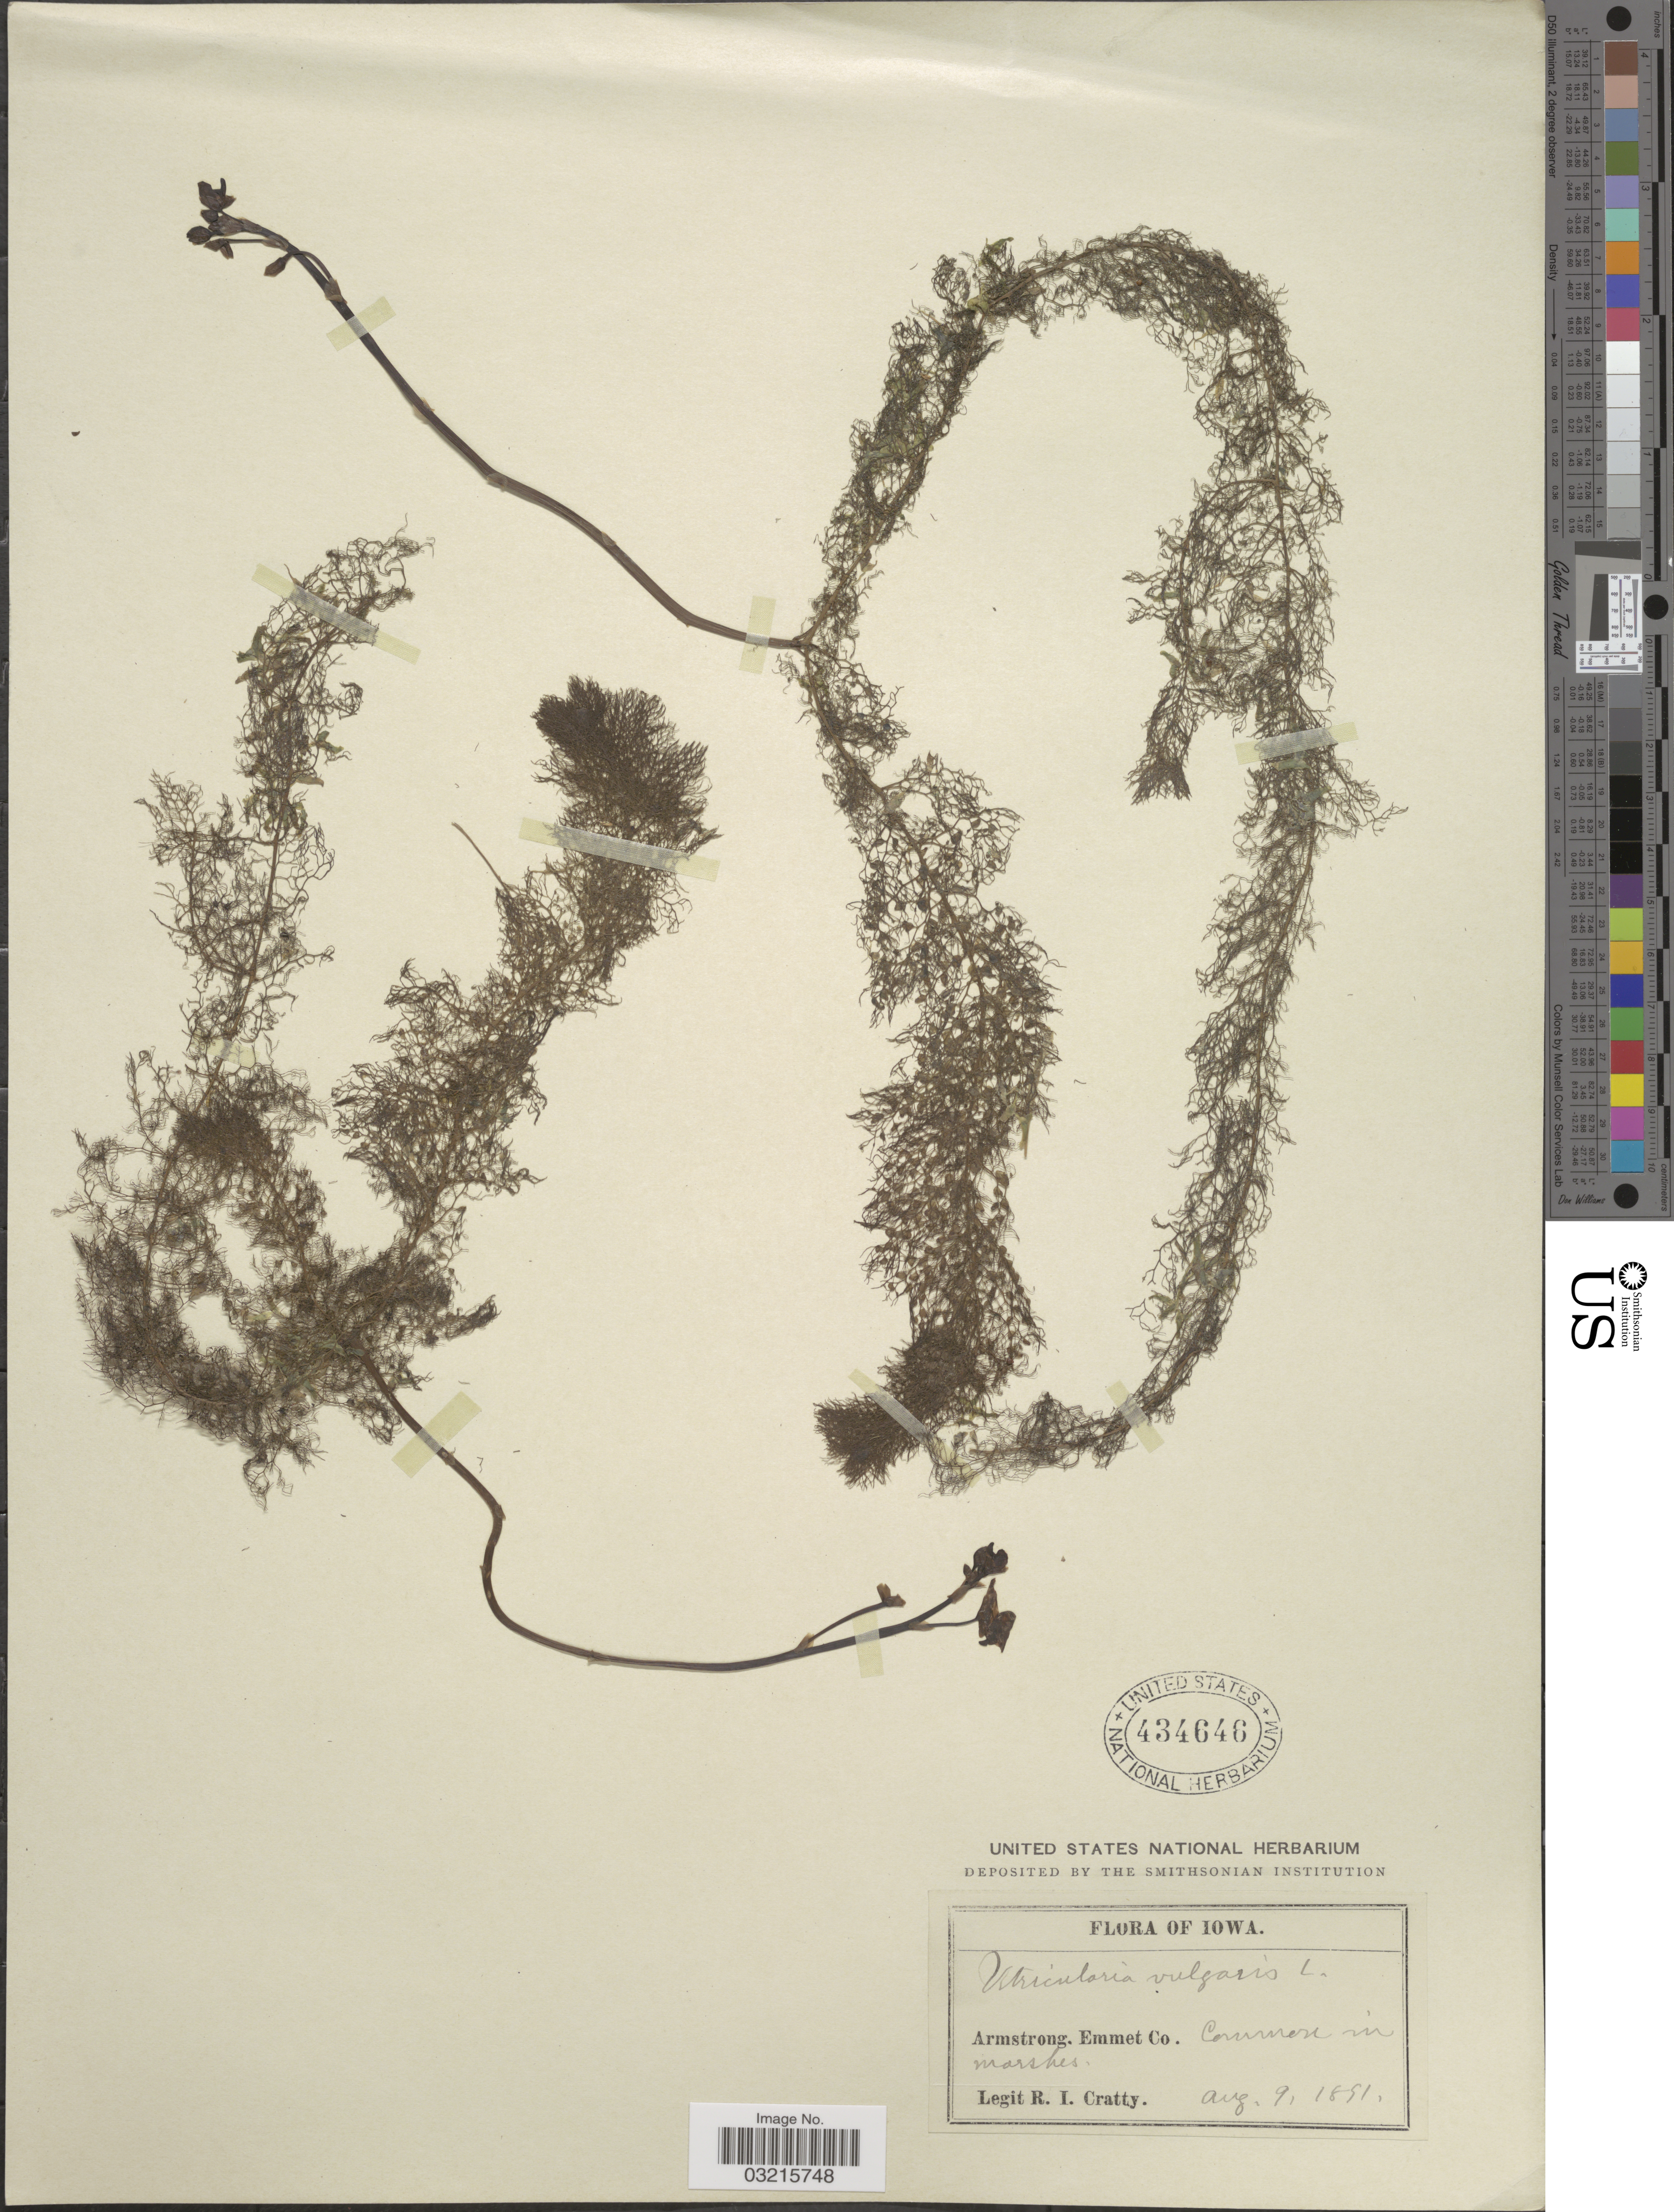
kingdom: Plantae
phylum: Tracheophyta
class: Magnoliopsida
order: Lamiales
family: Lentibulariaceae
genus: Utricularia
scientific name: Utricularia vulgaris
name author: L.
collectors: R. Cratty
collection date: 1891-08-09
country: United States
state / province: Iowa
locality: Armstrong, Emmet Co.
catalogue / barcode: US 434646